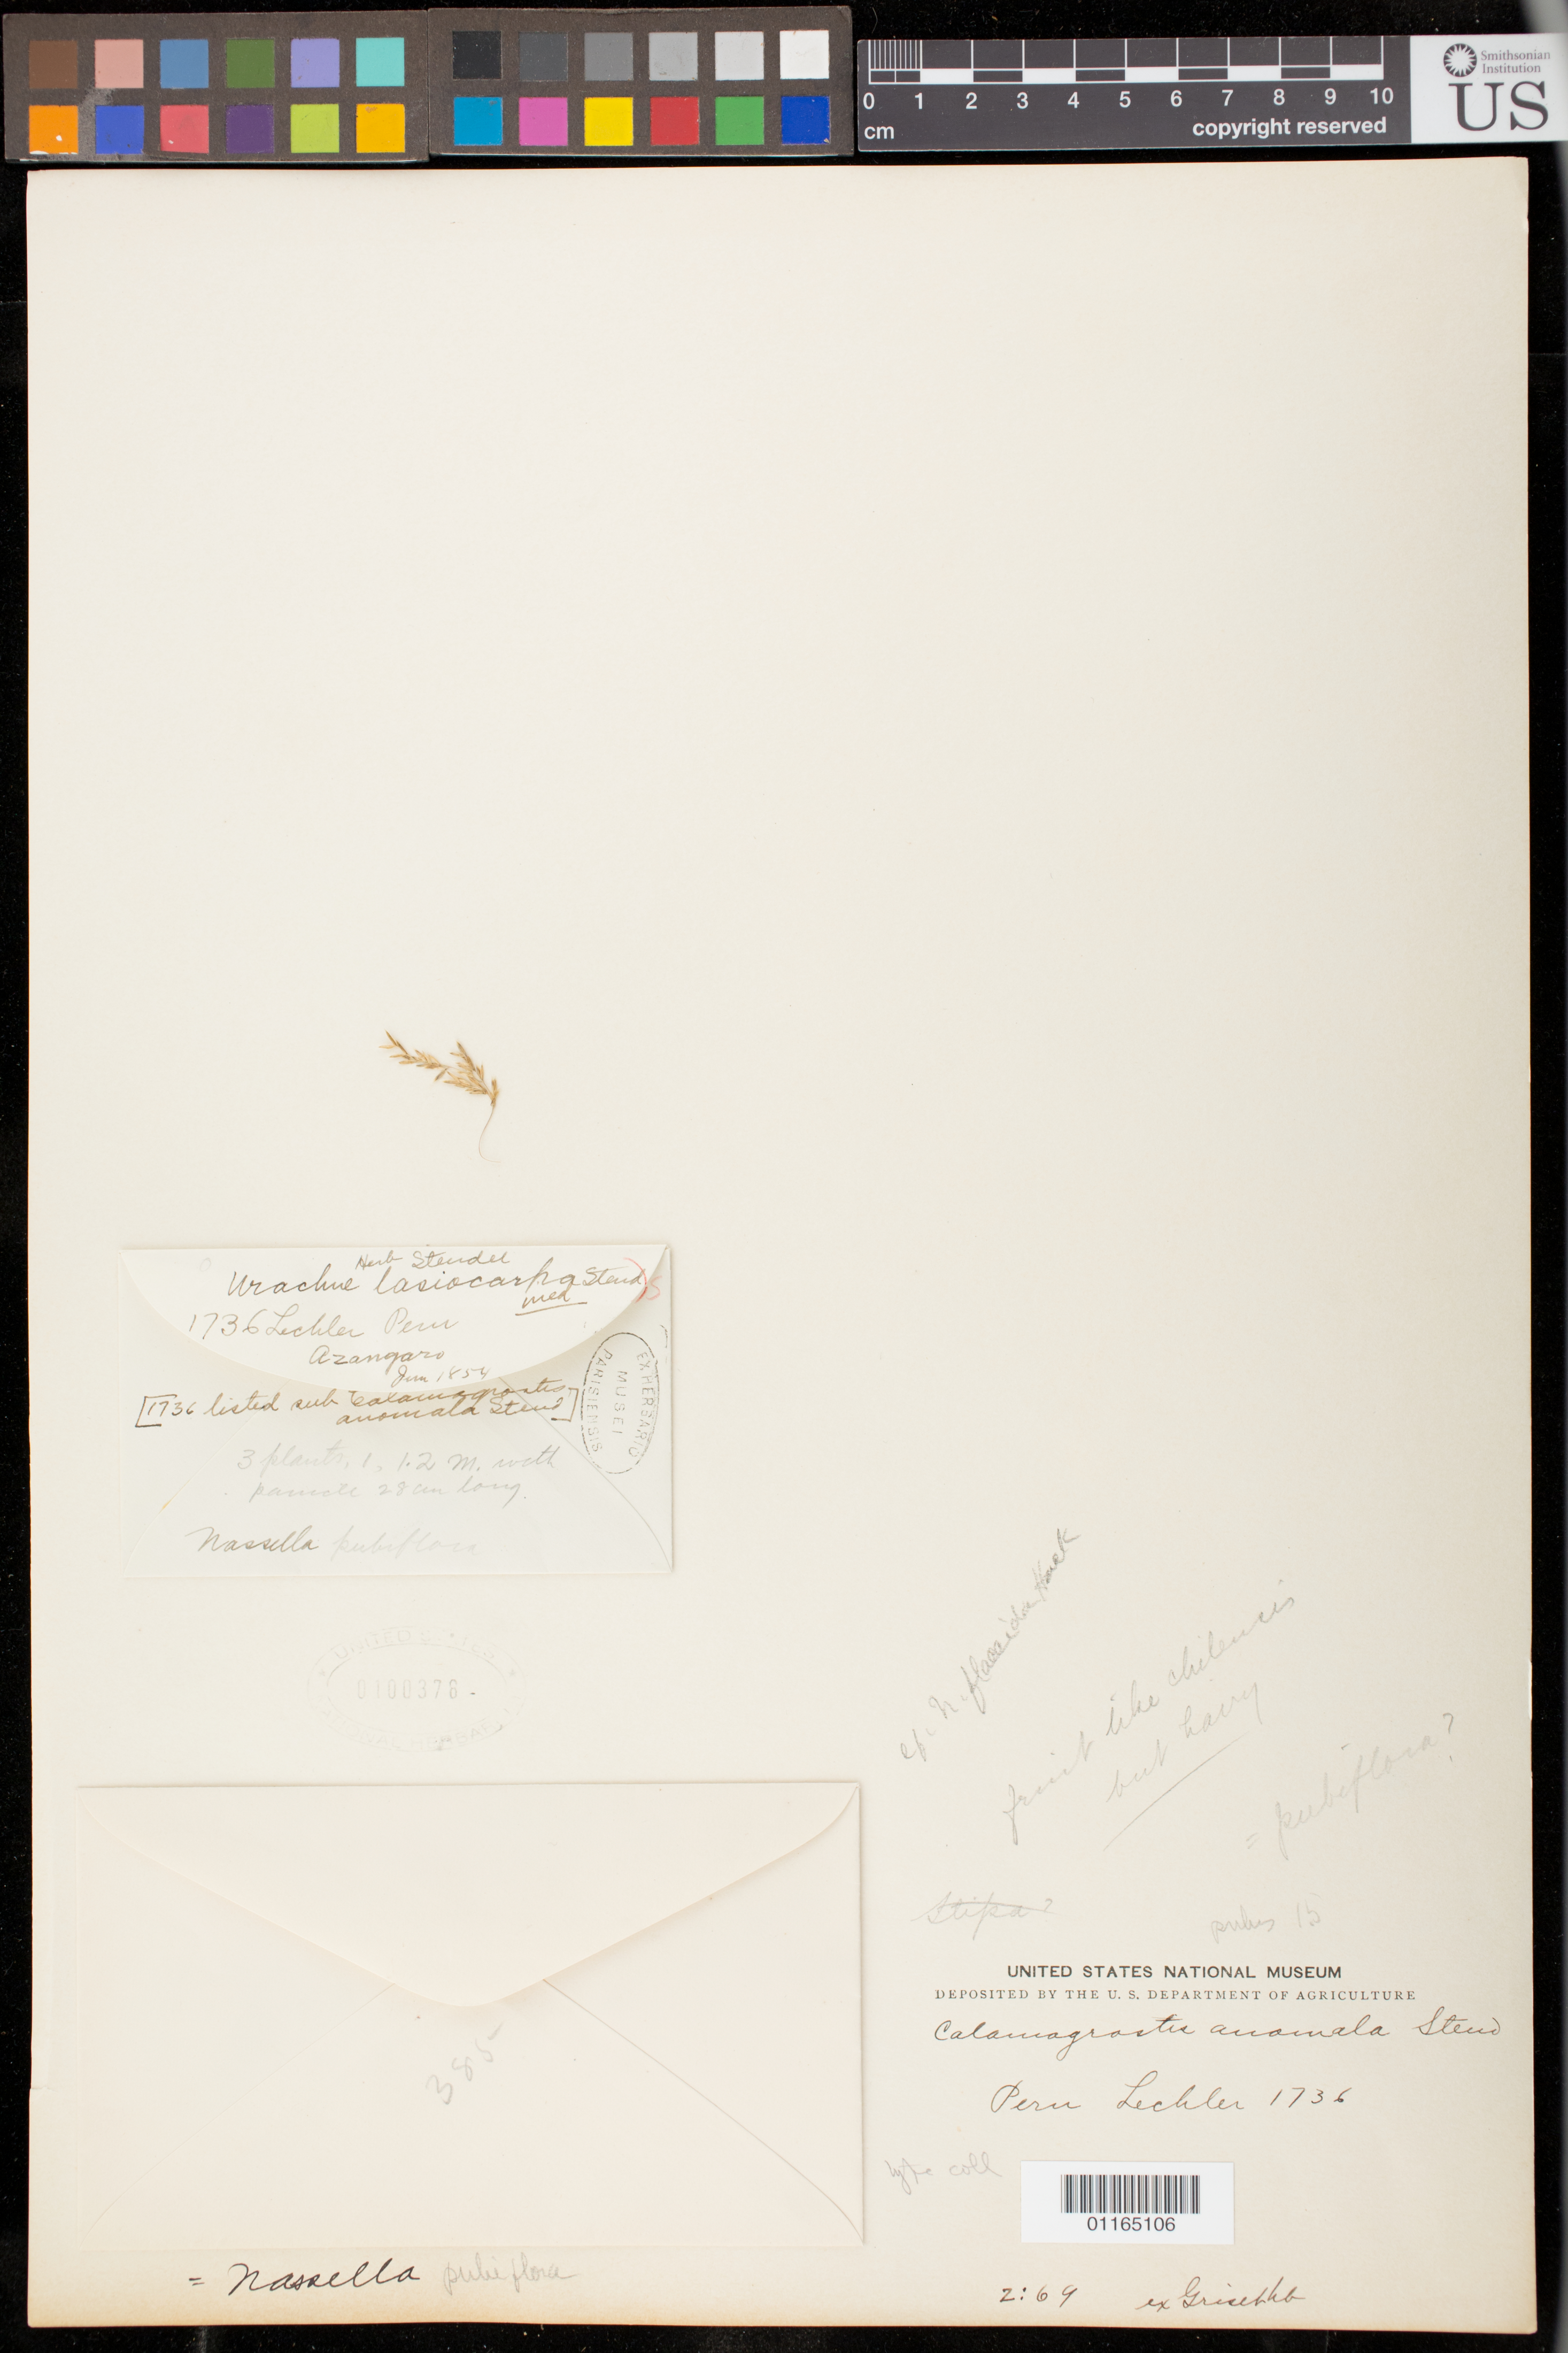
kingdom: Plantae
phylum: Tracheophyta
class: Liliopsida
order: Poales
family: Poaceae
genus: Calamagrostis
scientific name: Calamagrostis anomala Steud. ex Lechler, nom. nud.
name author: Steud. ex Lech.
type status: Voucher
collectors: W. Lechler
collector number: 1736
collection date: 1854-06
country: Peru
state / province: Puno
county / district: Azángaro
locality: prope Azangaro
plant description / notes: Fragmentary material of type specimen(s) ex herb. Griseb., ex herb. Steud. (2 elements on sheet).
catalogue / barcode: US 100376